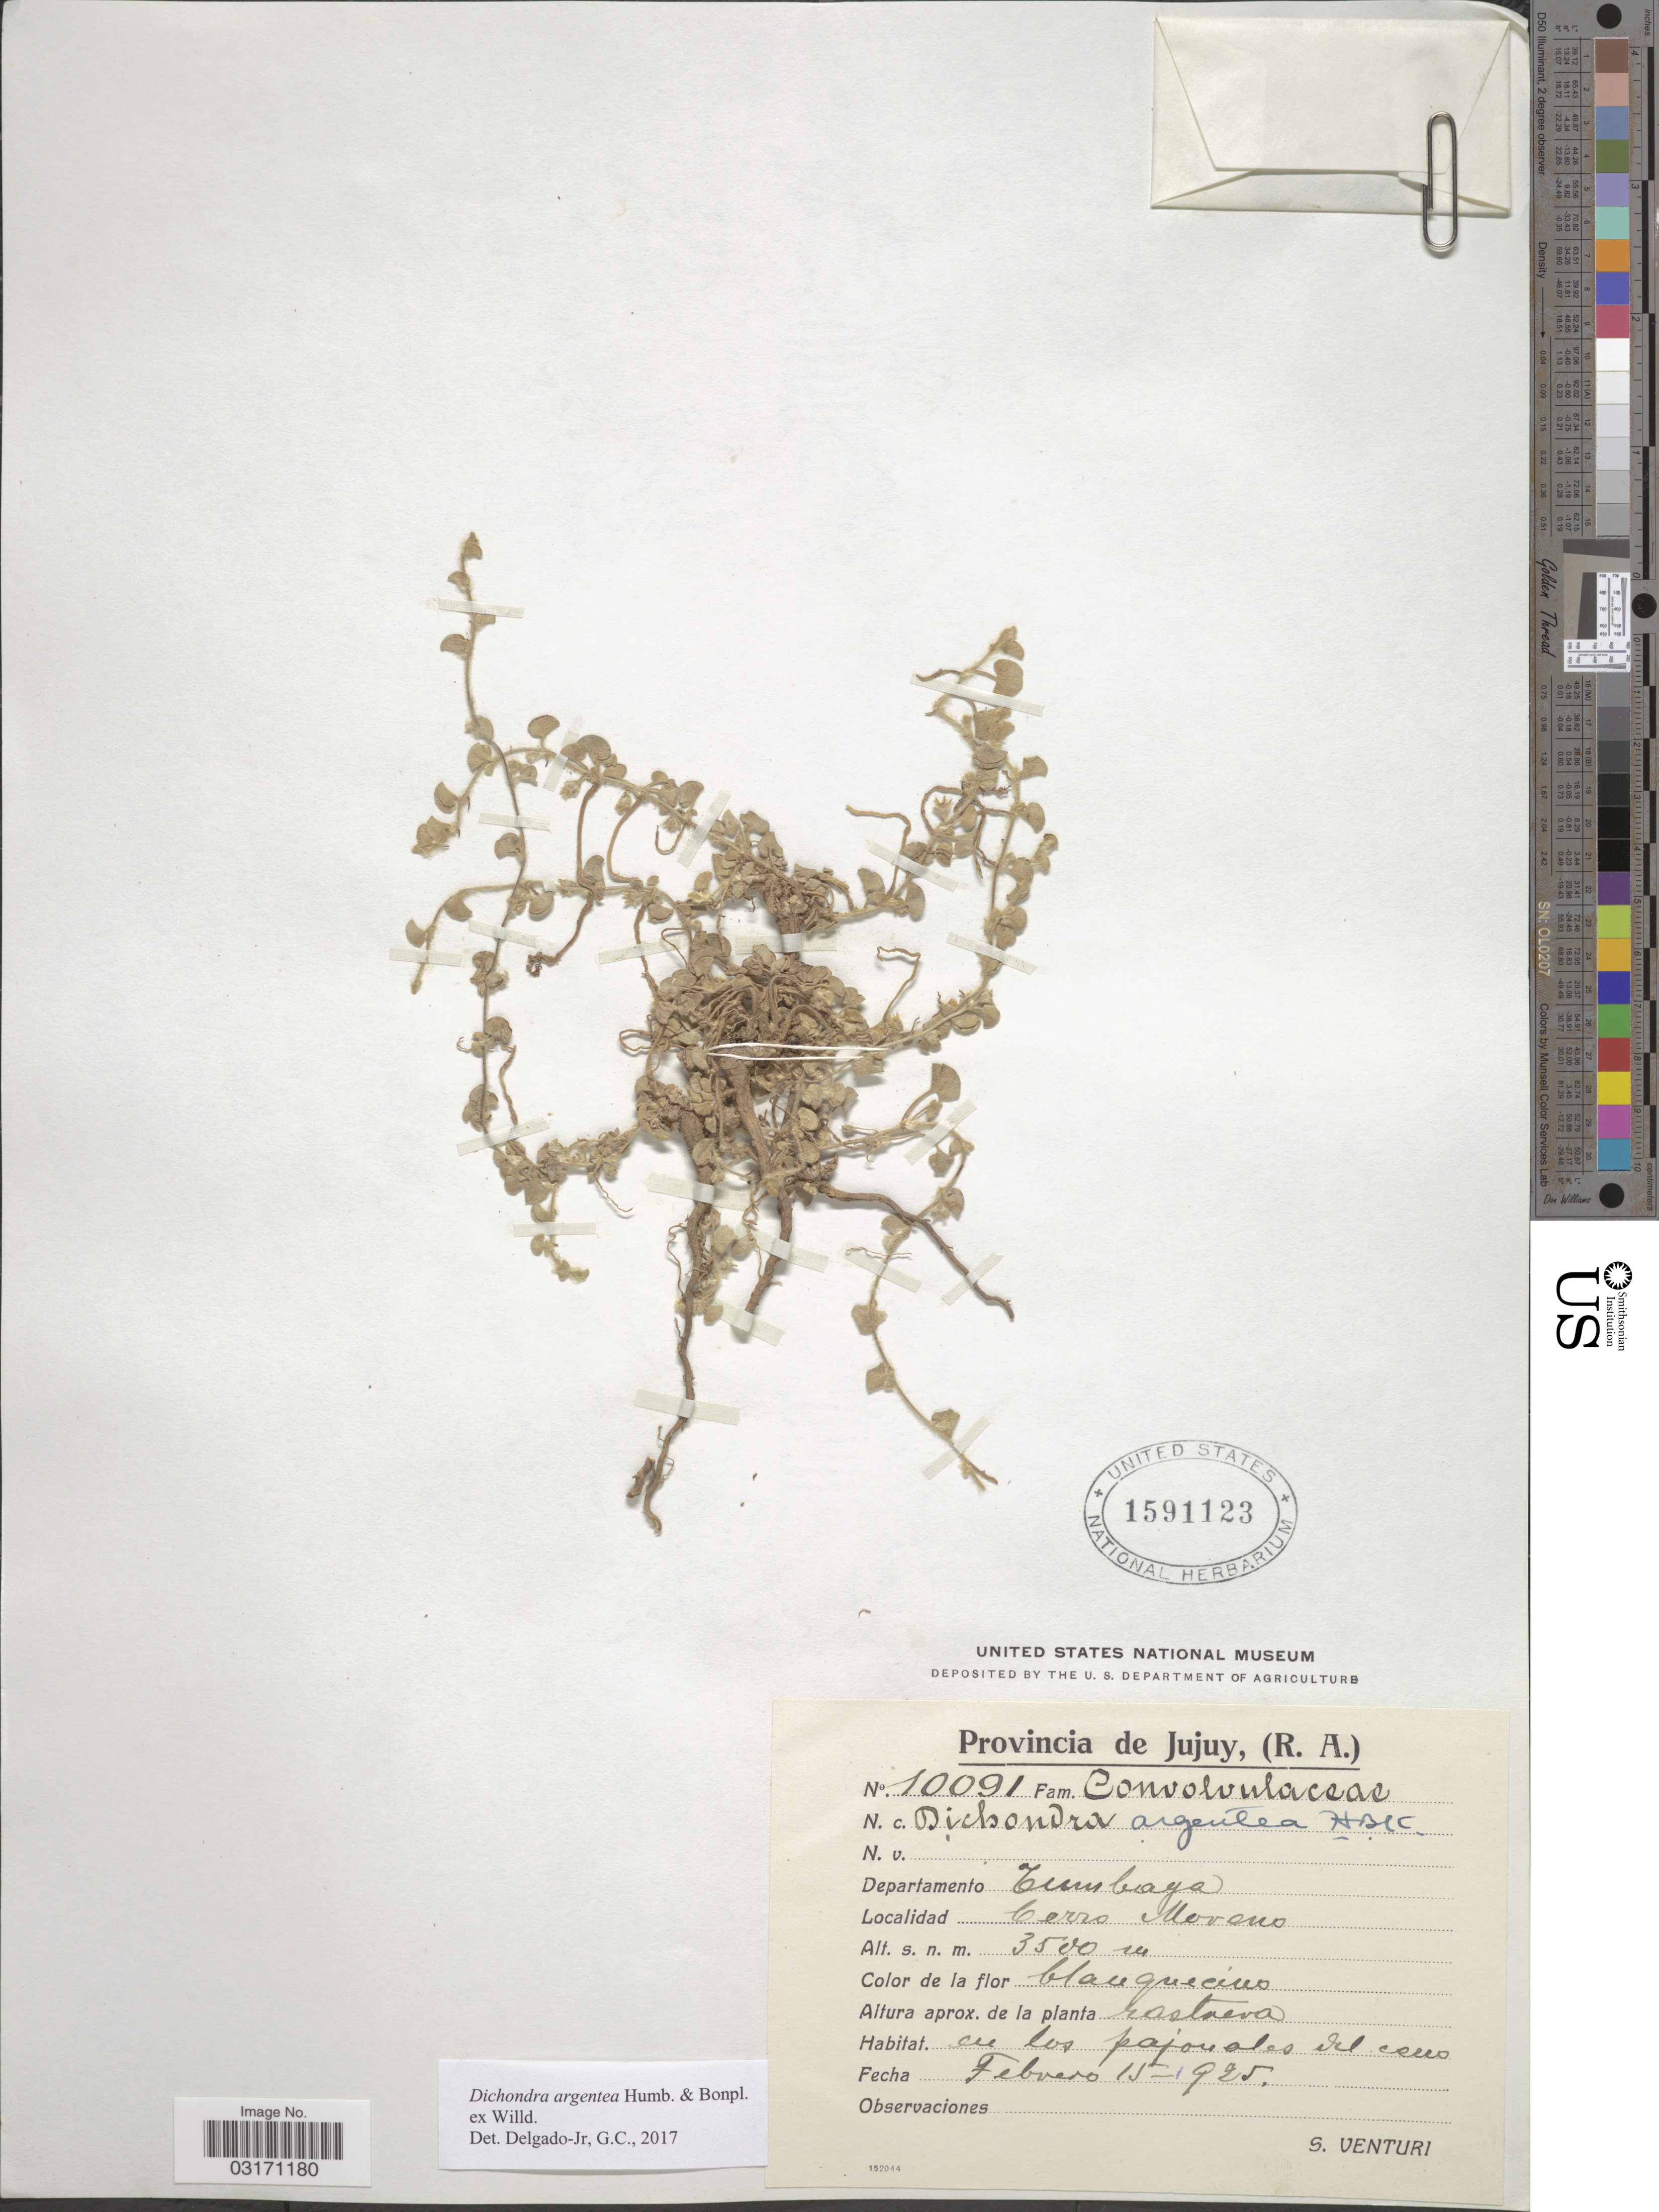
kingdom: Plantae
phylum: Tracheophyta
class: Magnoliopsida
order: Solanales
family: Convolvulaceae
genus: Dichondra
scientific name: Dichondra argentea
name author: Humb. & Bonpl. ex Willd.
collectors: S. Venturi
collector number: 10091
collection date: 1925-02-15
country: Argentina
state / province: Jujuy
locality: Departamento Tumbaya. Cerro Moreno.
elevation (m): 3500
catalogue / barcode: US 1591123